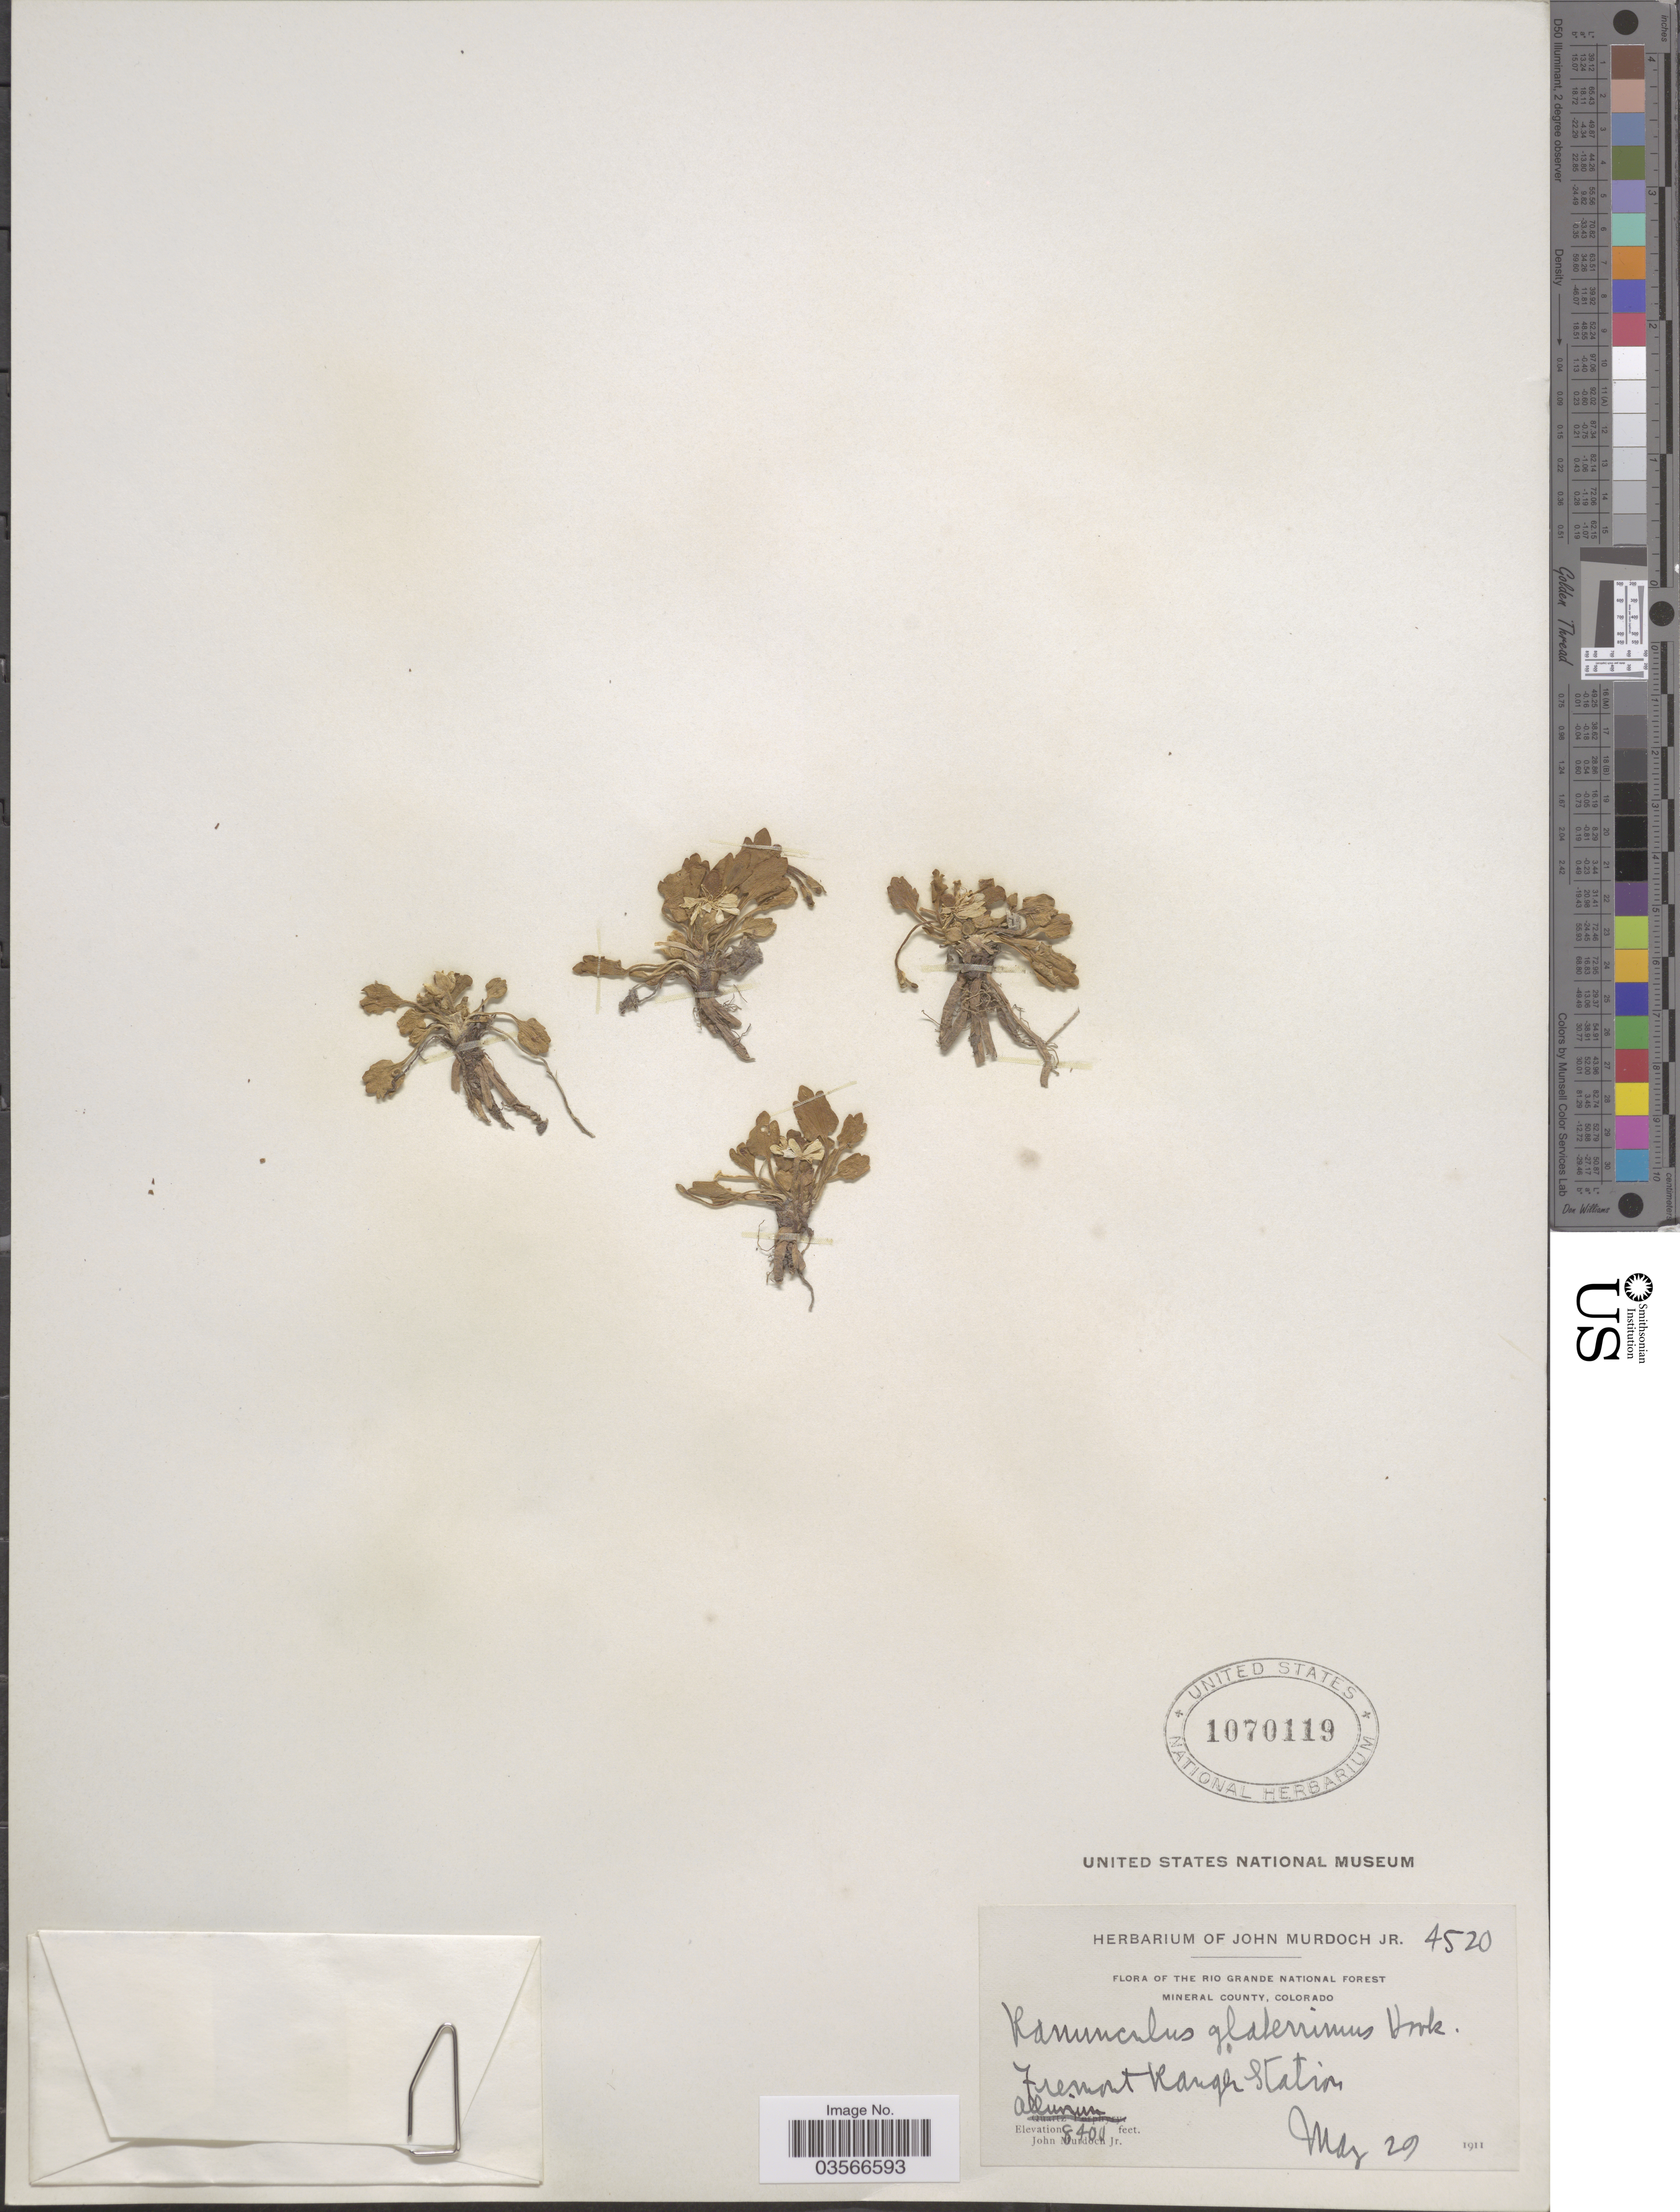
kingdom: Plantae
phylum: Tracheophyta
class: Magnoliopsida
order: Ranunculales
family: Ranunculaceae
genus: Ranunculus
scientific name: Ranunculus glaberrimus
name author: Hook.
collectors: J. Murdoch Jr.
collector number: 4520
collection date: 1911-05-29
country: United States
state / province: Colorado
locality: The Rio Grande National Forest. Mineral County. Fremont Range Station.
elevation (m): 2560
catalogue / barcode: US 1070119